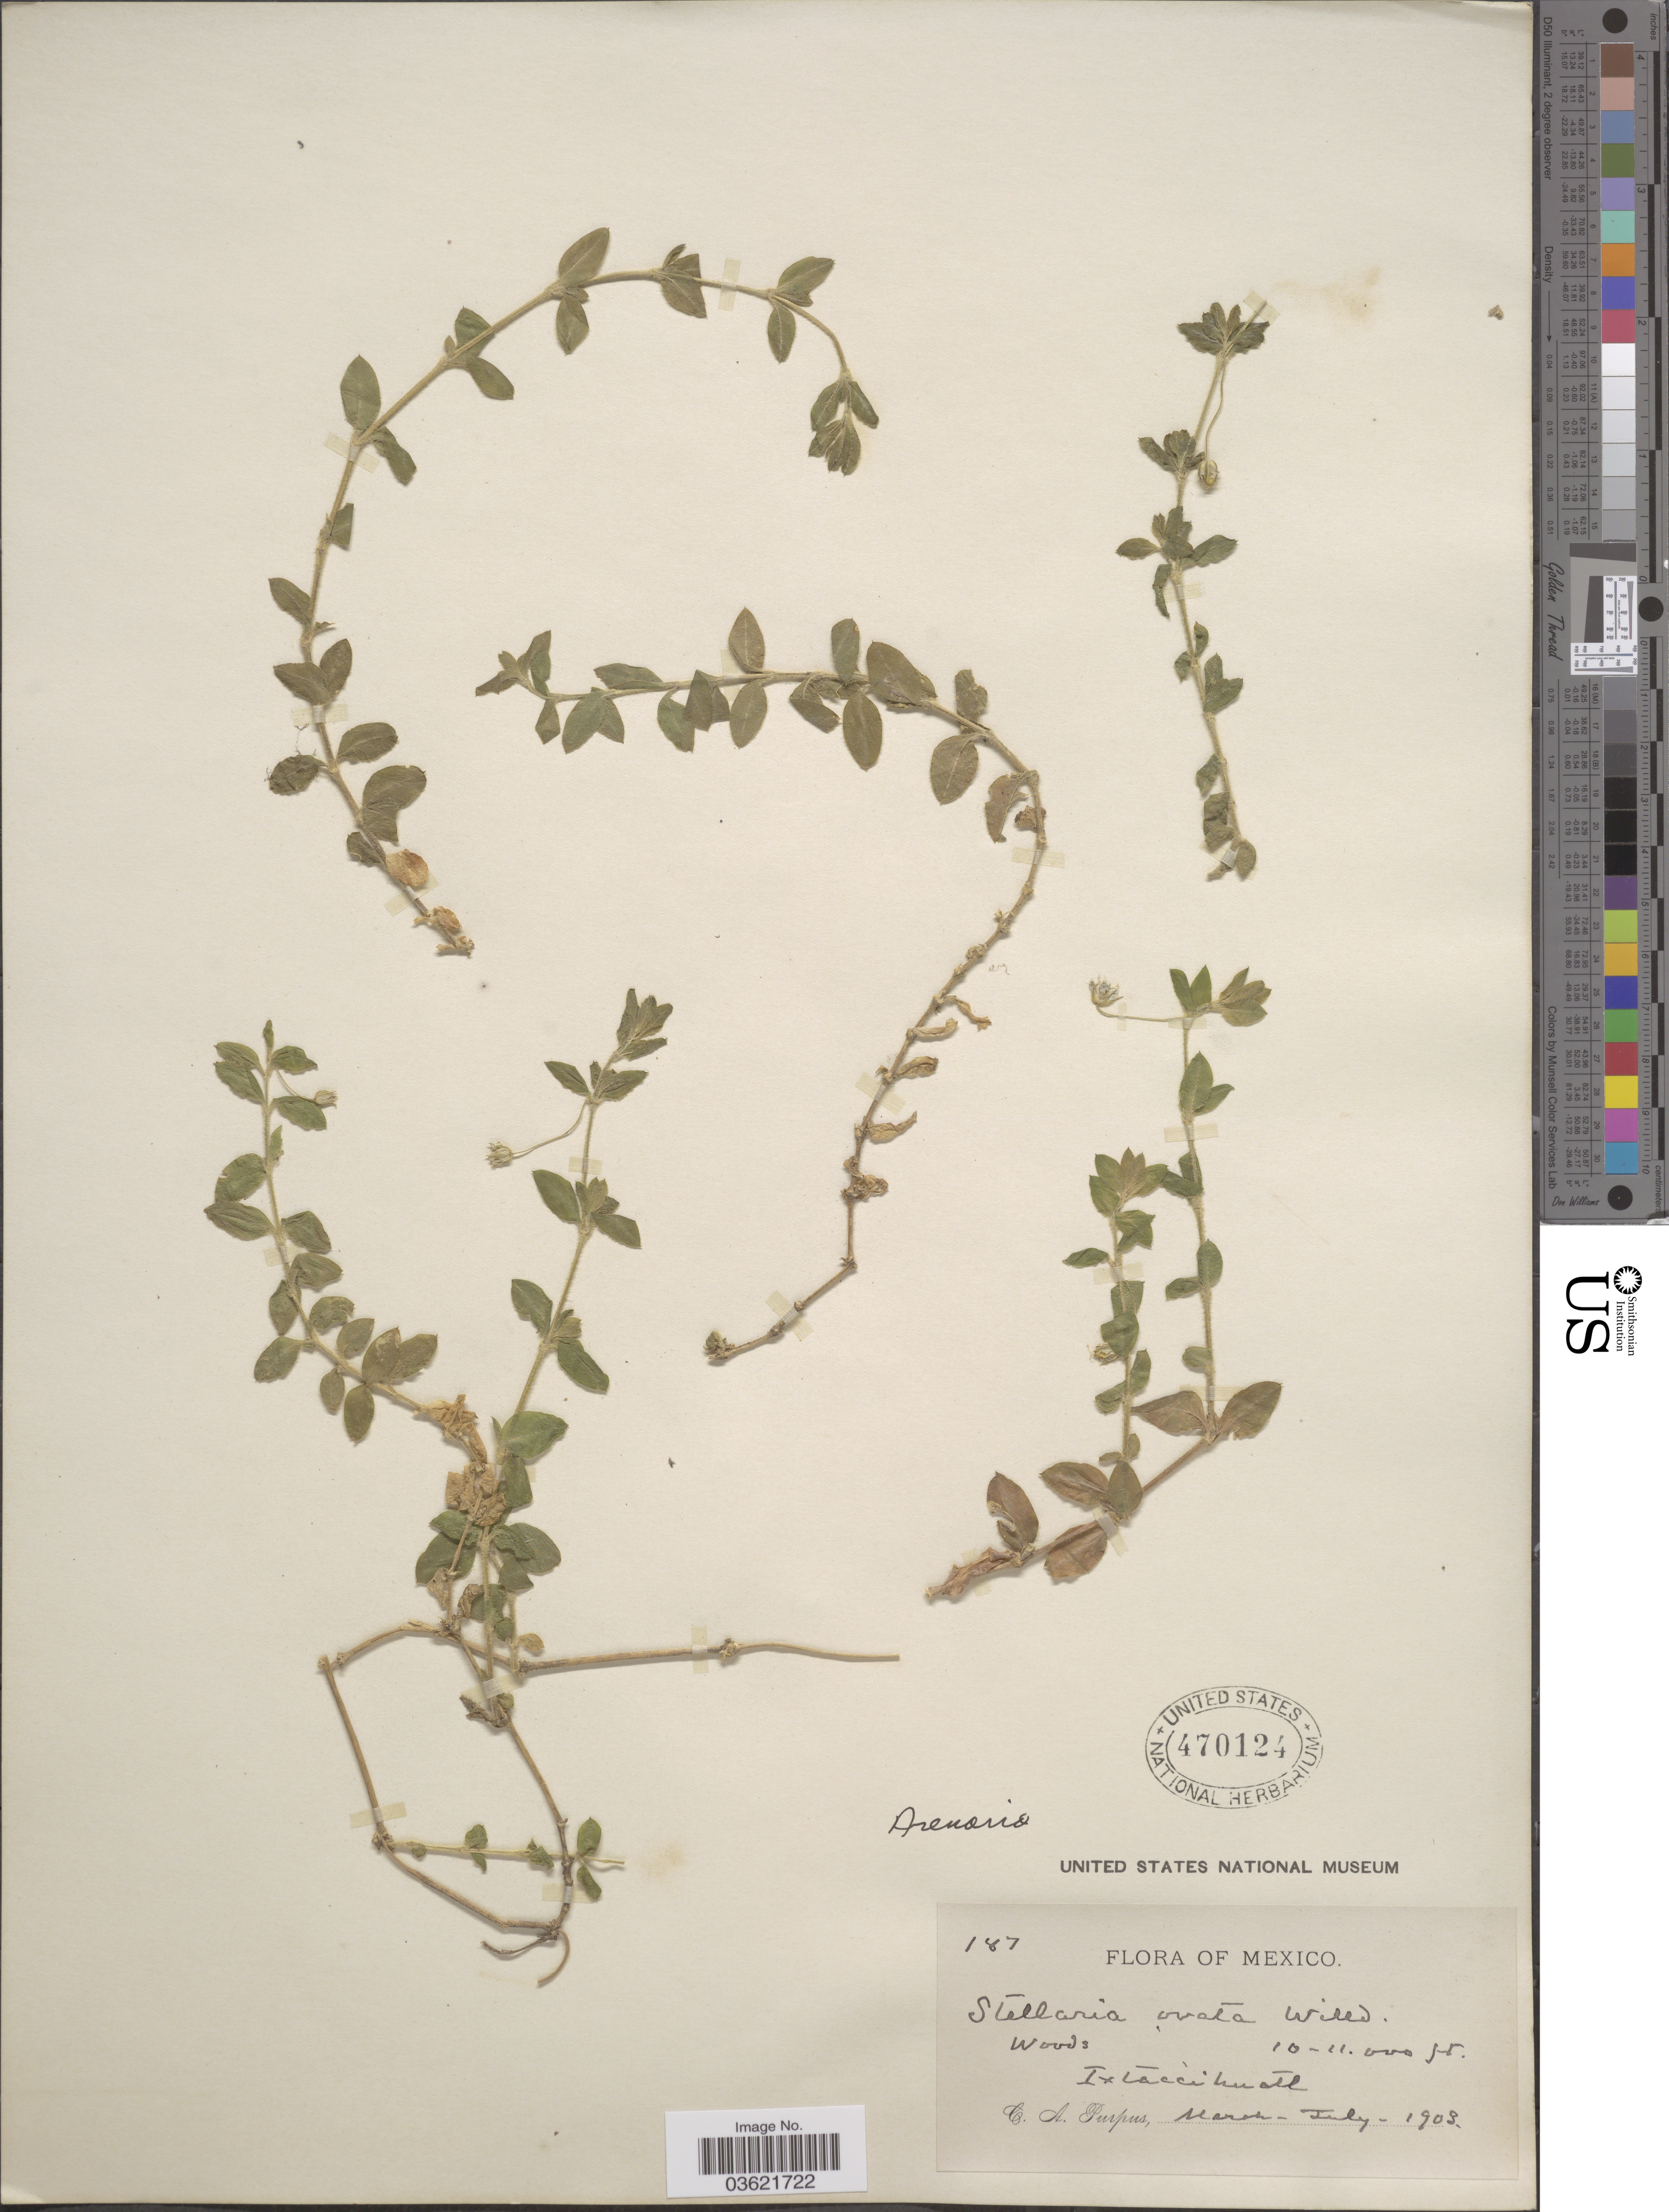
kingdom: Plantae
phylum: Tracheophyta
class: Magnoliopsida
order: Caryophyllales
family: Caryophyllaceae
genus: Arenaria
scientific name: Arenaria sp.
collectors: C. A. Purpus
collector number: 187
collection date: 1903-03/1903-07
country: Mexico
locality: Ixtaccihuatl.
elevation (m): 3048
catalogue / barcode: US 470124